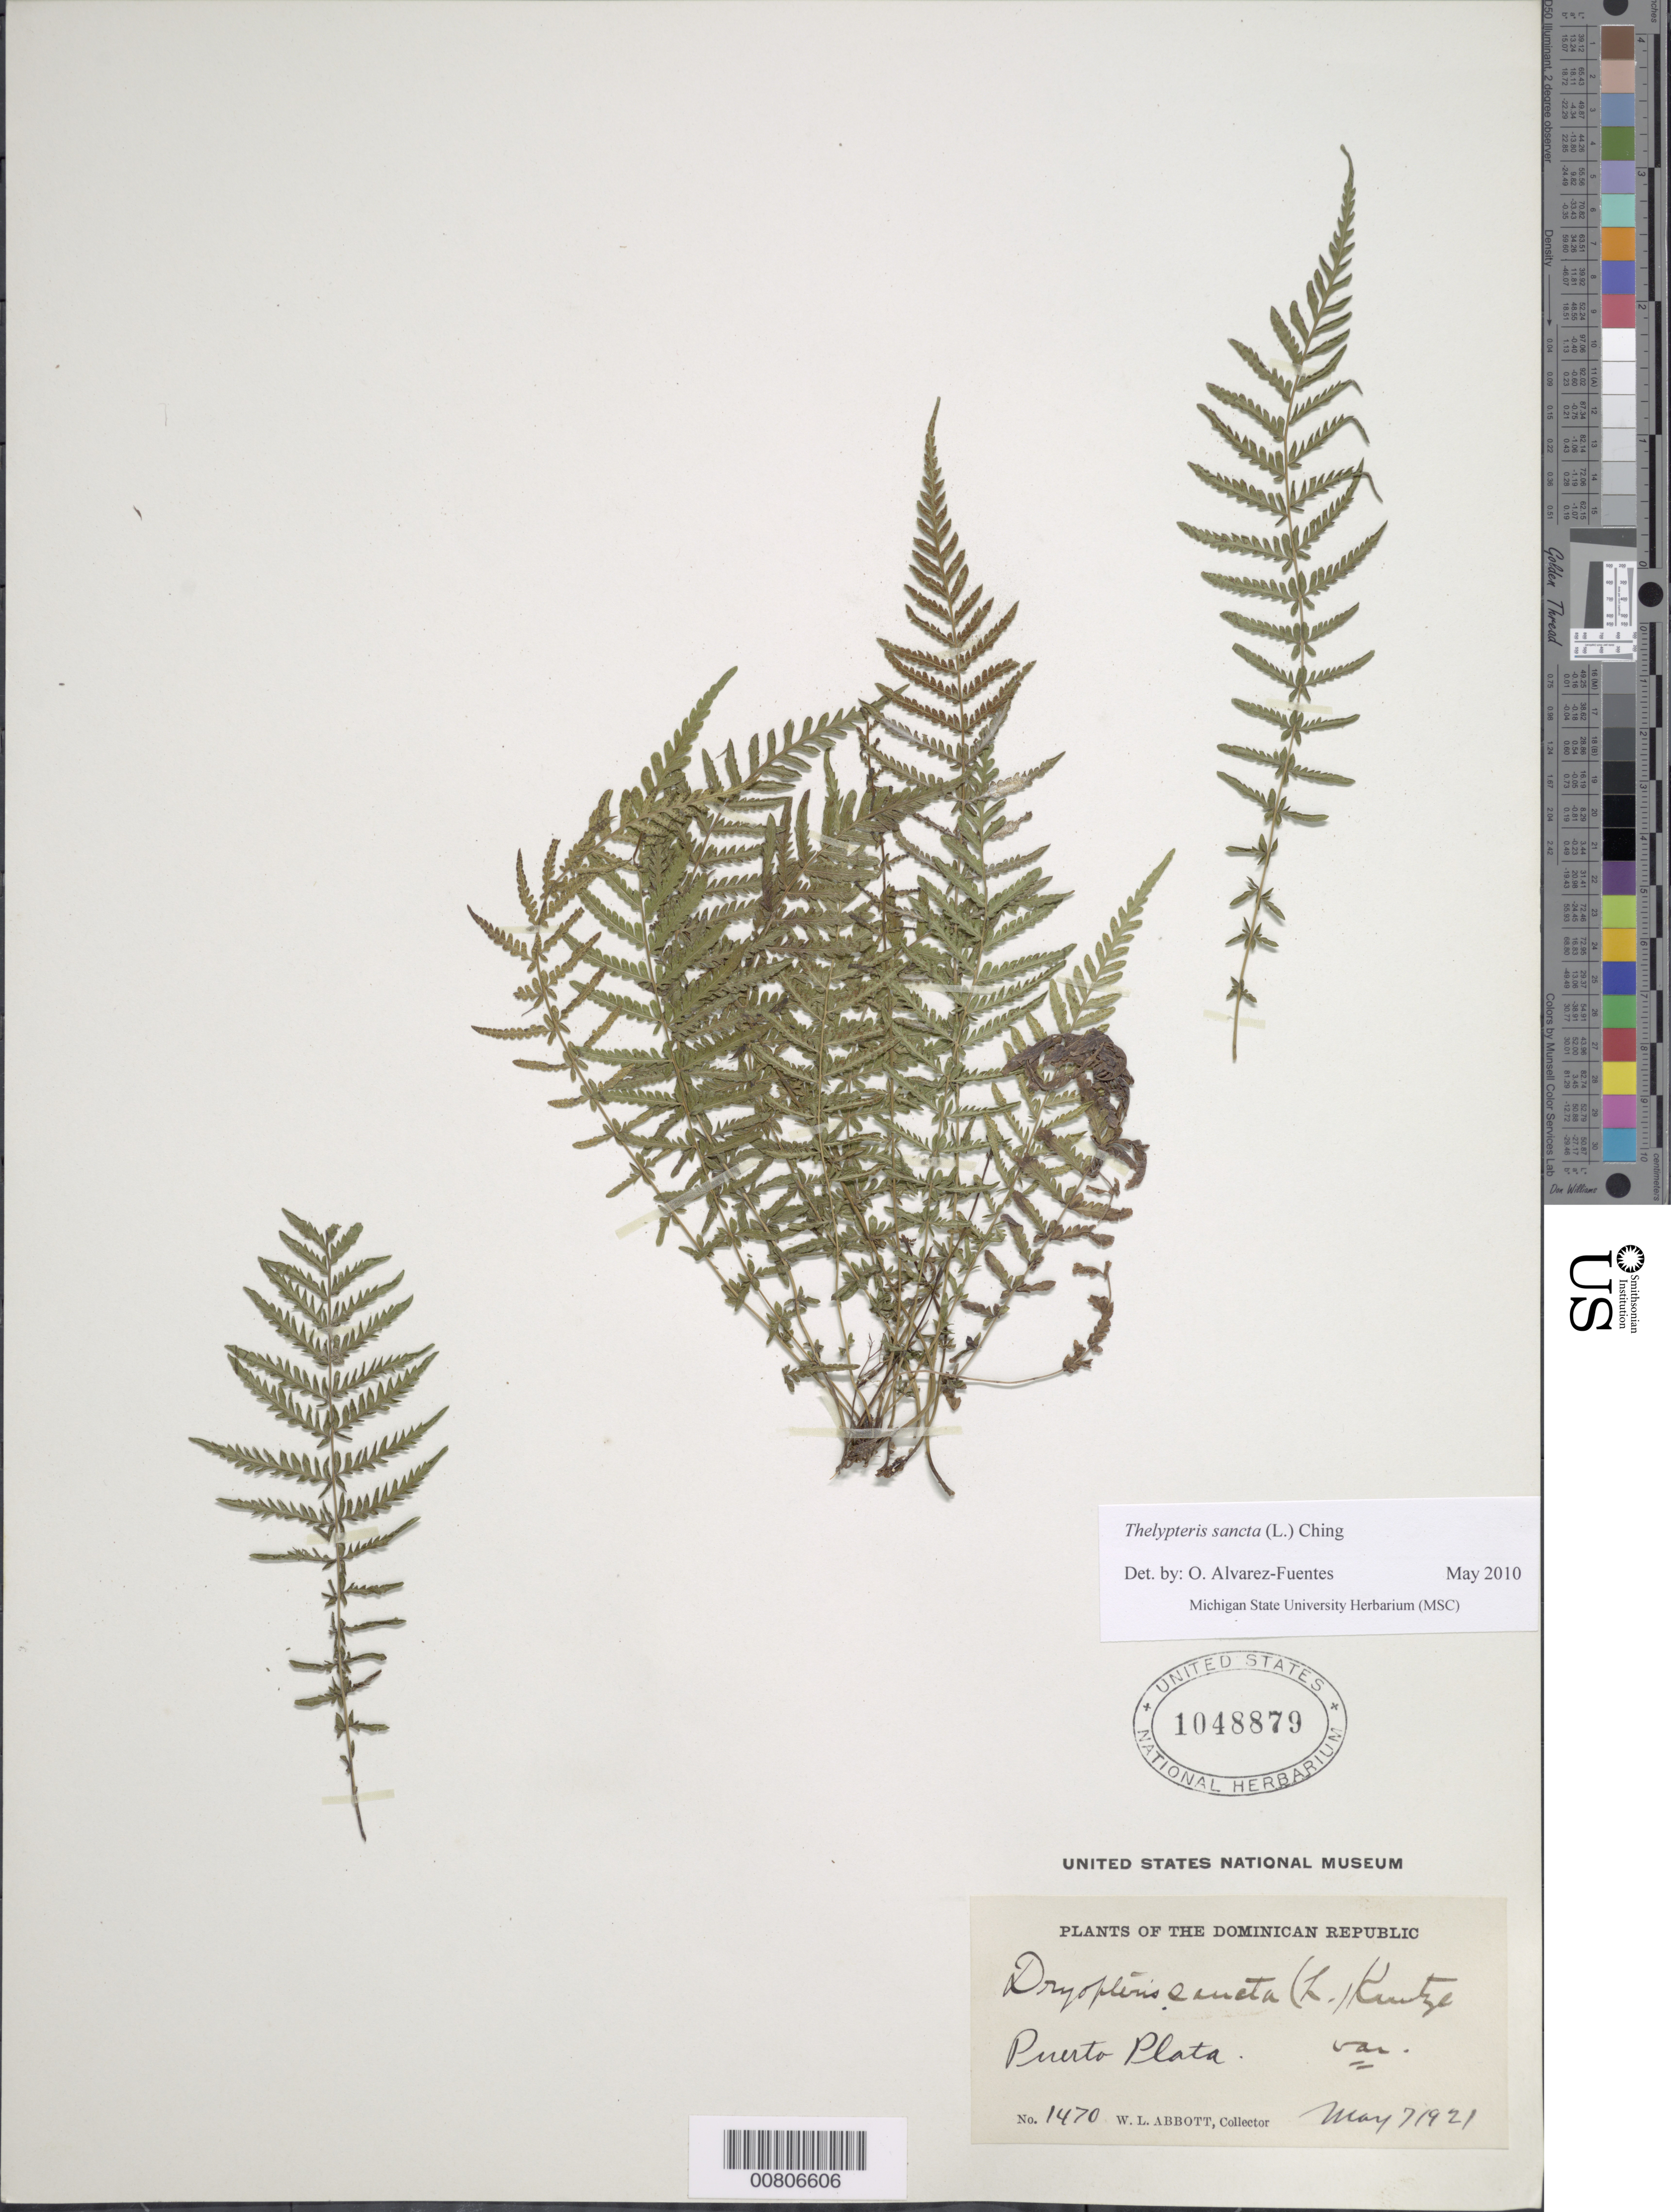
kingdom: Plantae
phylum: Tracheophyta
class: Polypodiopsida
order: Polypodiales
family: Thelypteridaceae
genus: Amauropelta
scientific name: Amauropelta sancta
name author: (L.) Pic. Serm.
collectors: W. L. Abbott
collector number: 1470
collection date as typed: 07 May 1921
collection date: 1921-05-07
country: Dominican Republic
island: Hispaniola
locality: Puerto Plata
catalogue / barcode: US 1048879